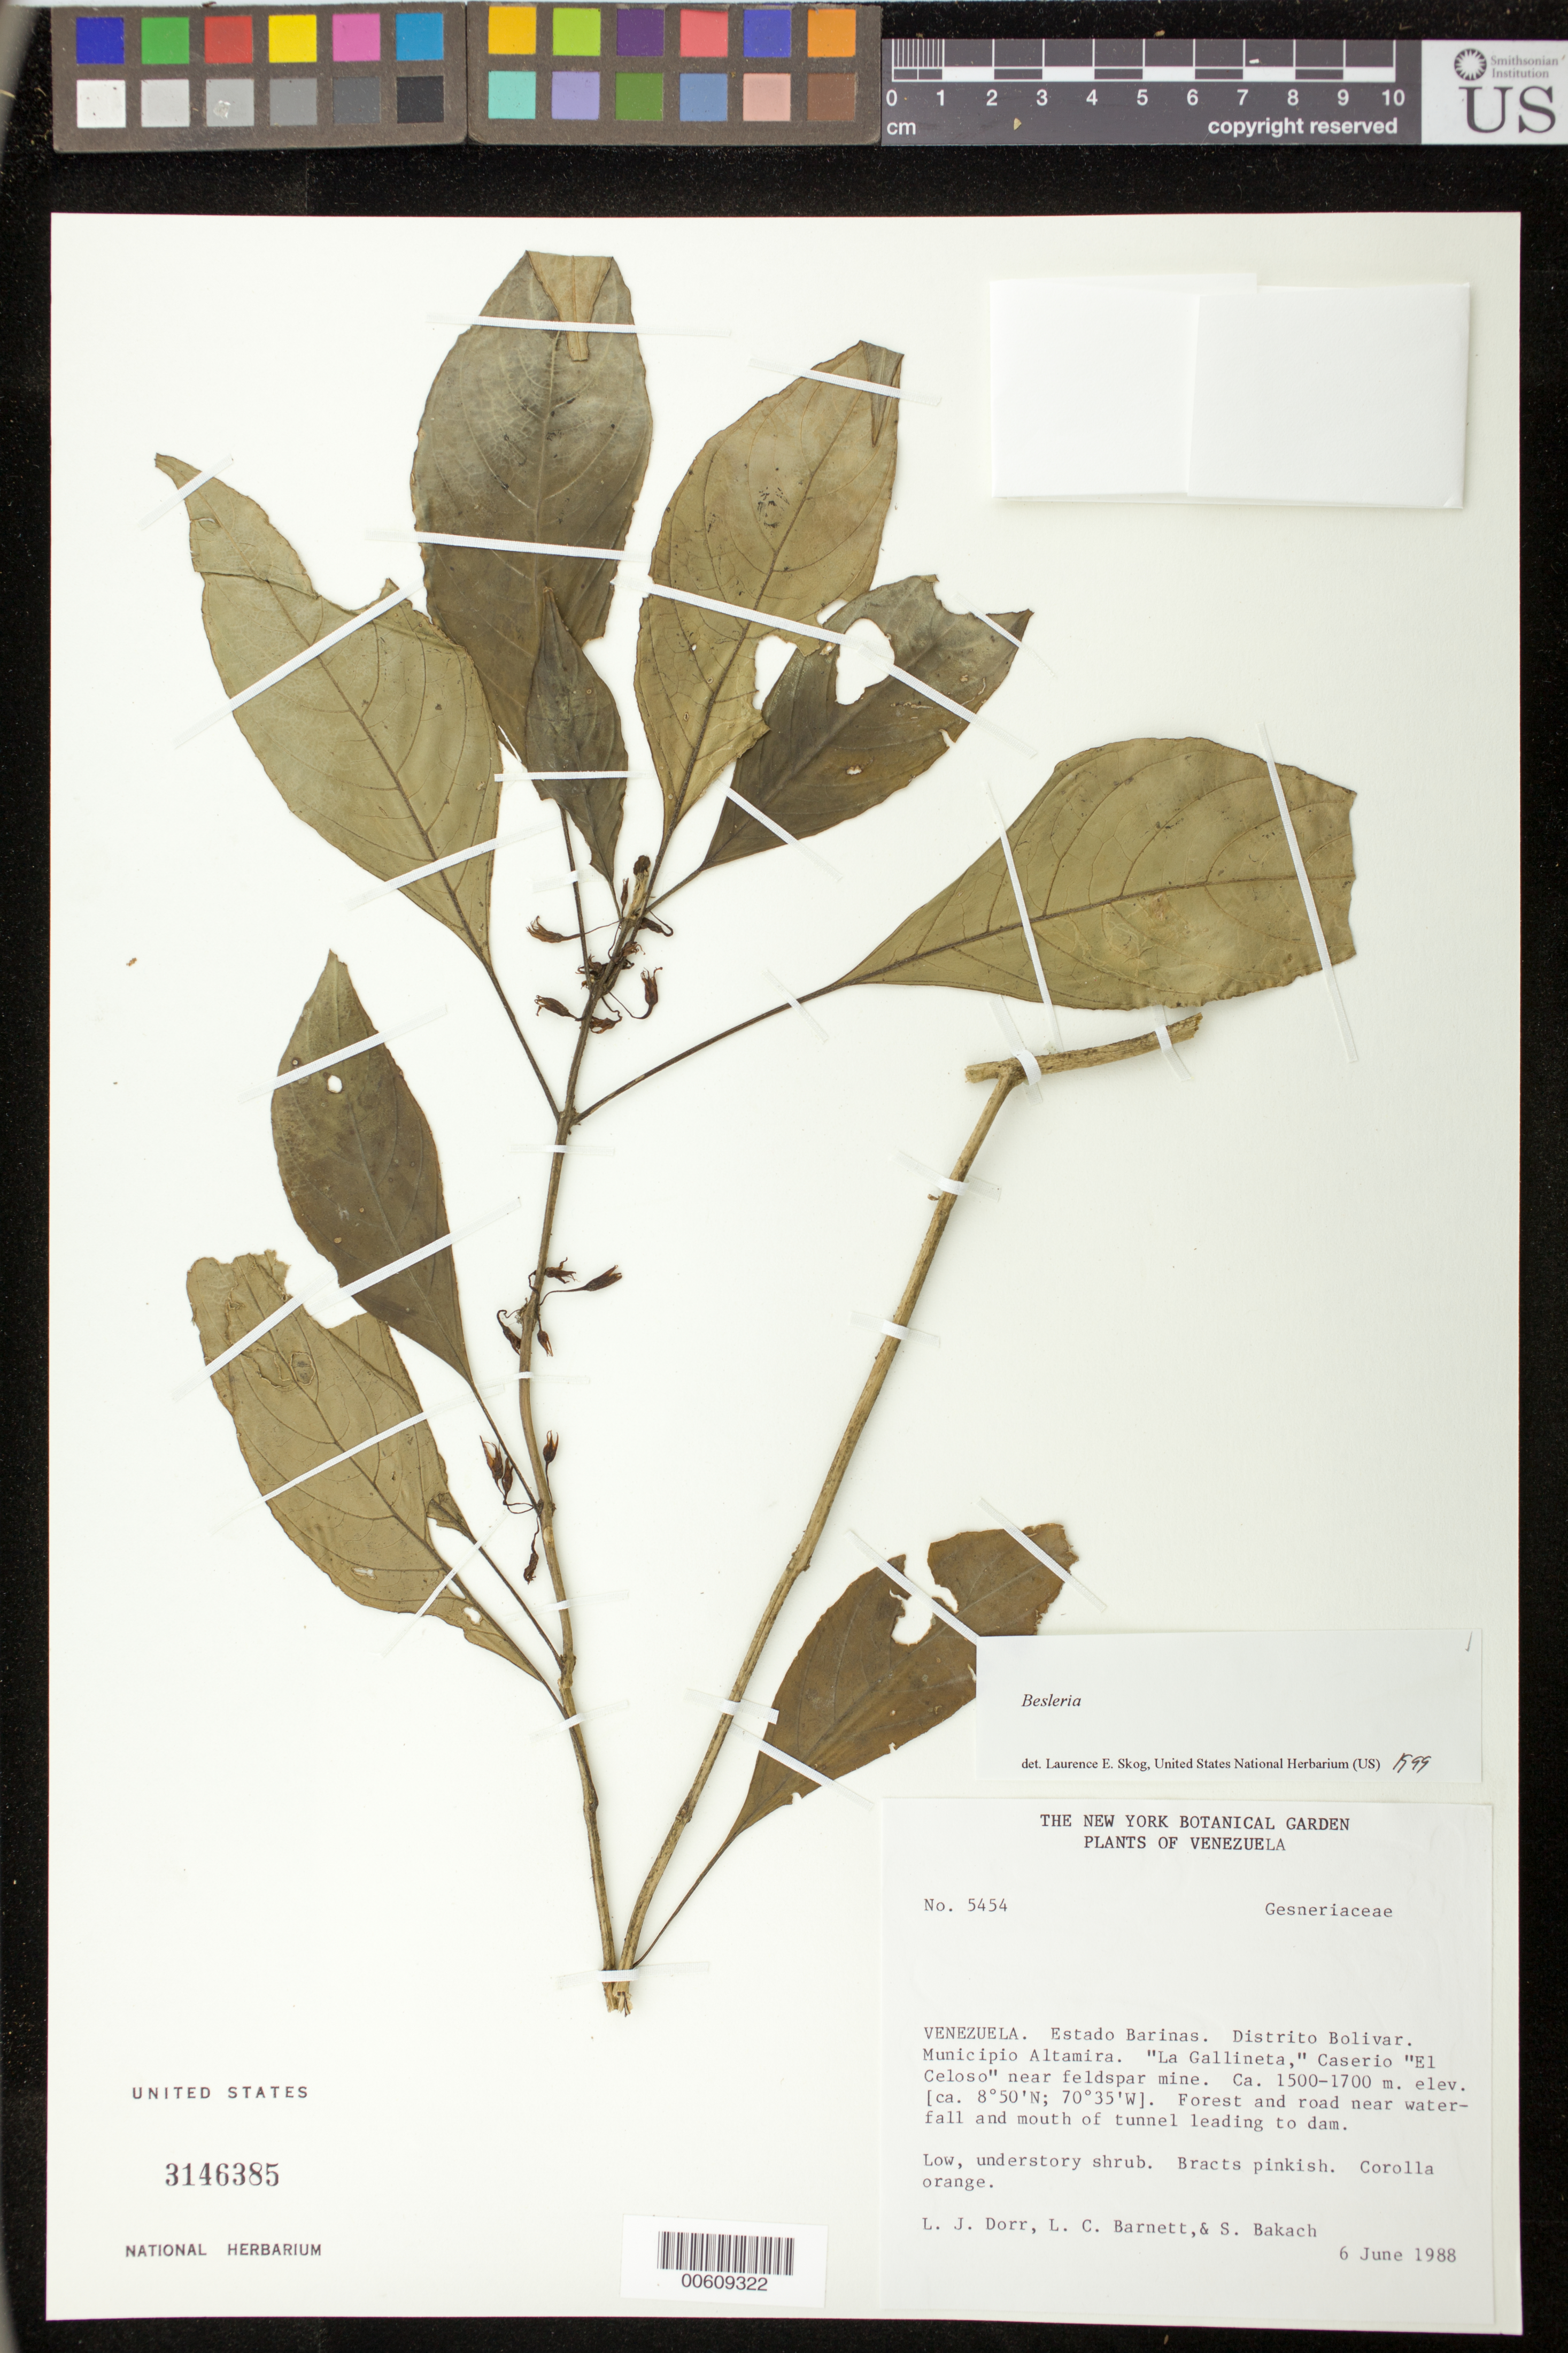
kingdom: Plantae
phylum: Tracheophyta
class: Magnoliopsida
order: Lamiales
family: Gesneriaceae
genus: Besleria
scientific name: Besleria sp.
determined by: Skog, Laurence E.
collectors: L. J. Dorr, L. C. Barnett & S. Bakach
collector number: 5454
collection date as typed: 06 Jun 1988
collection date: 1988-06-06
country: Venezuela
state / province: Barinas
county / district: Bolívar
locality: "La Gallineta," Caserio "El Celoso" near feldspar mine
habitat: Forest and road near waterfall and mouth of tunnel leading to dam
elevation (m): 1500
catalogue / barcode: US 3146385